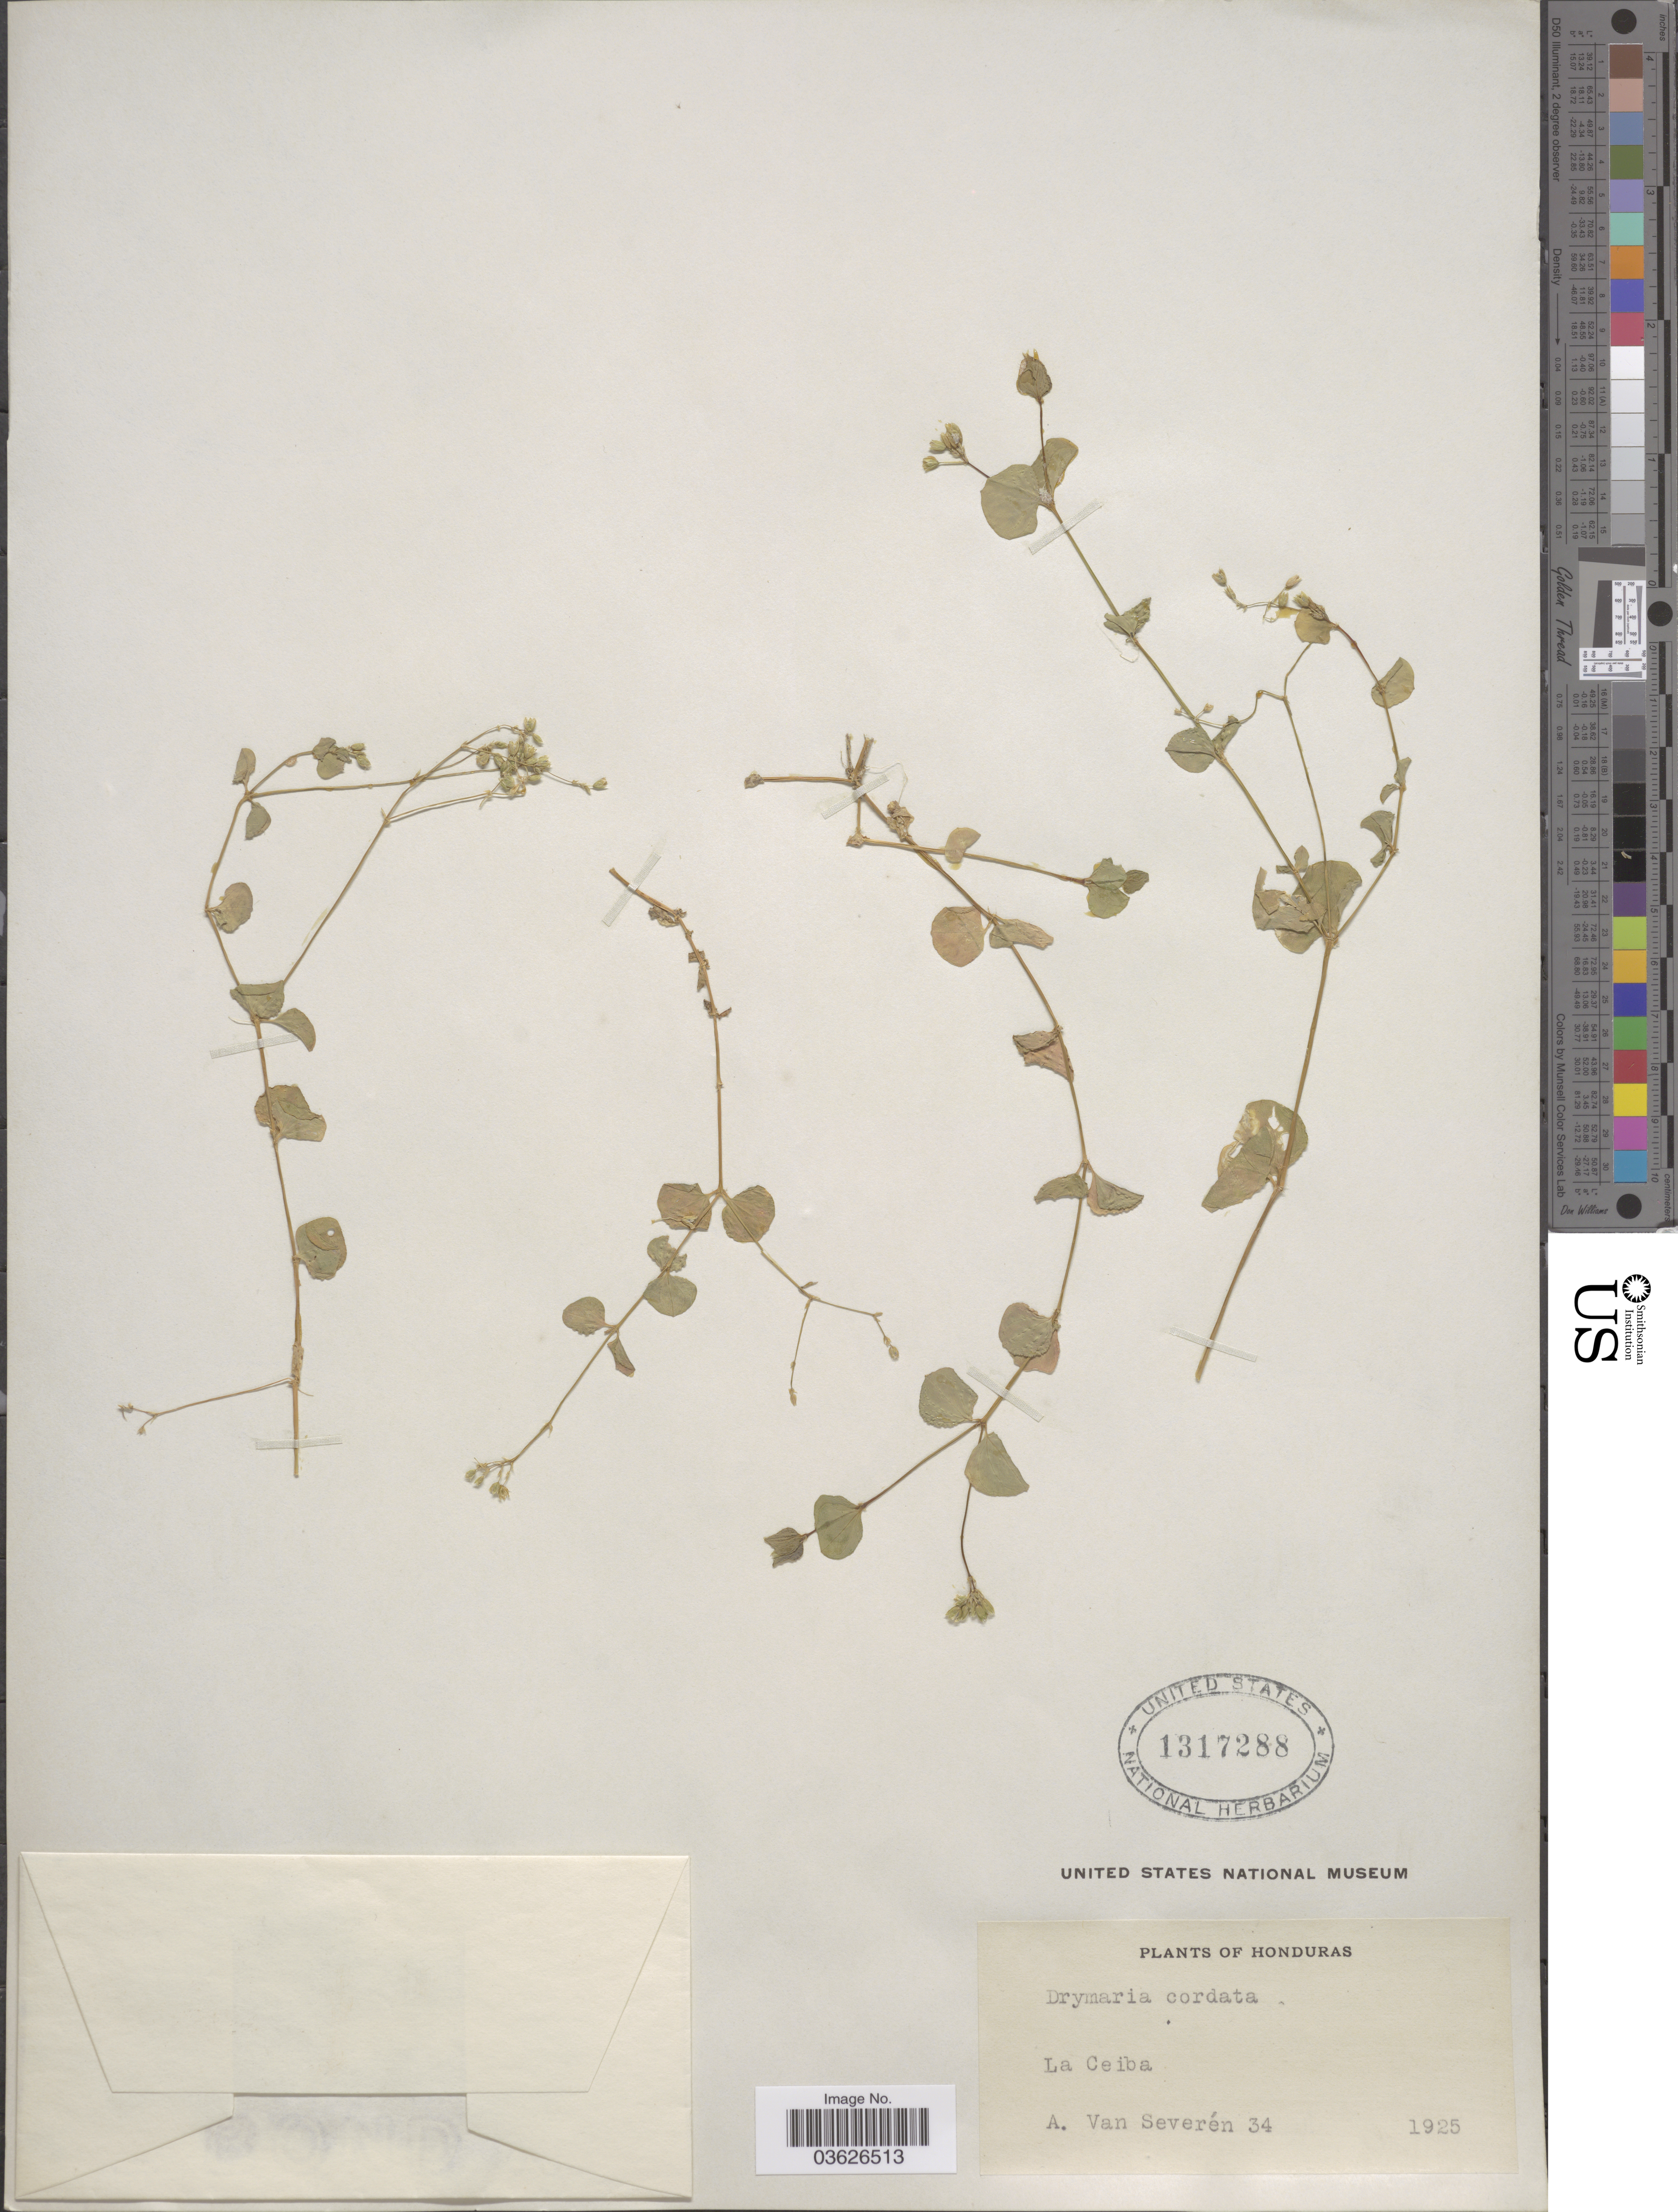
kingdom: Plantae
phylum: Tracheophyta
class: Magnoliopsida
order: Caryophyllales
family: Caryophyllaceae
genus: Drymaria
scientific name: Drymaria cordata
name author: (L.) Willd. ex Schult.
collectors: A. Van Severen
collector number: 34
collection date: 1925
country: Honduras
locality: La Ceiba.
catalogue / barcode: US 1317288